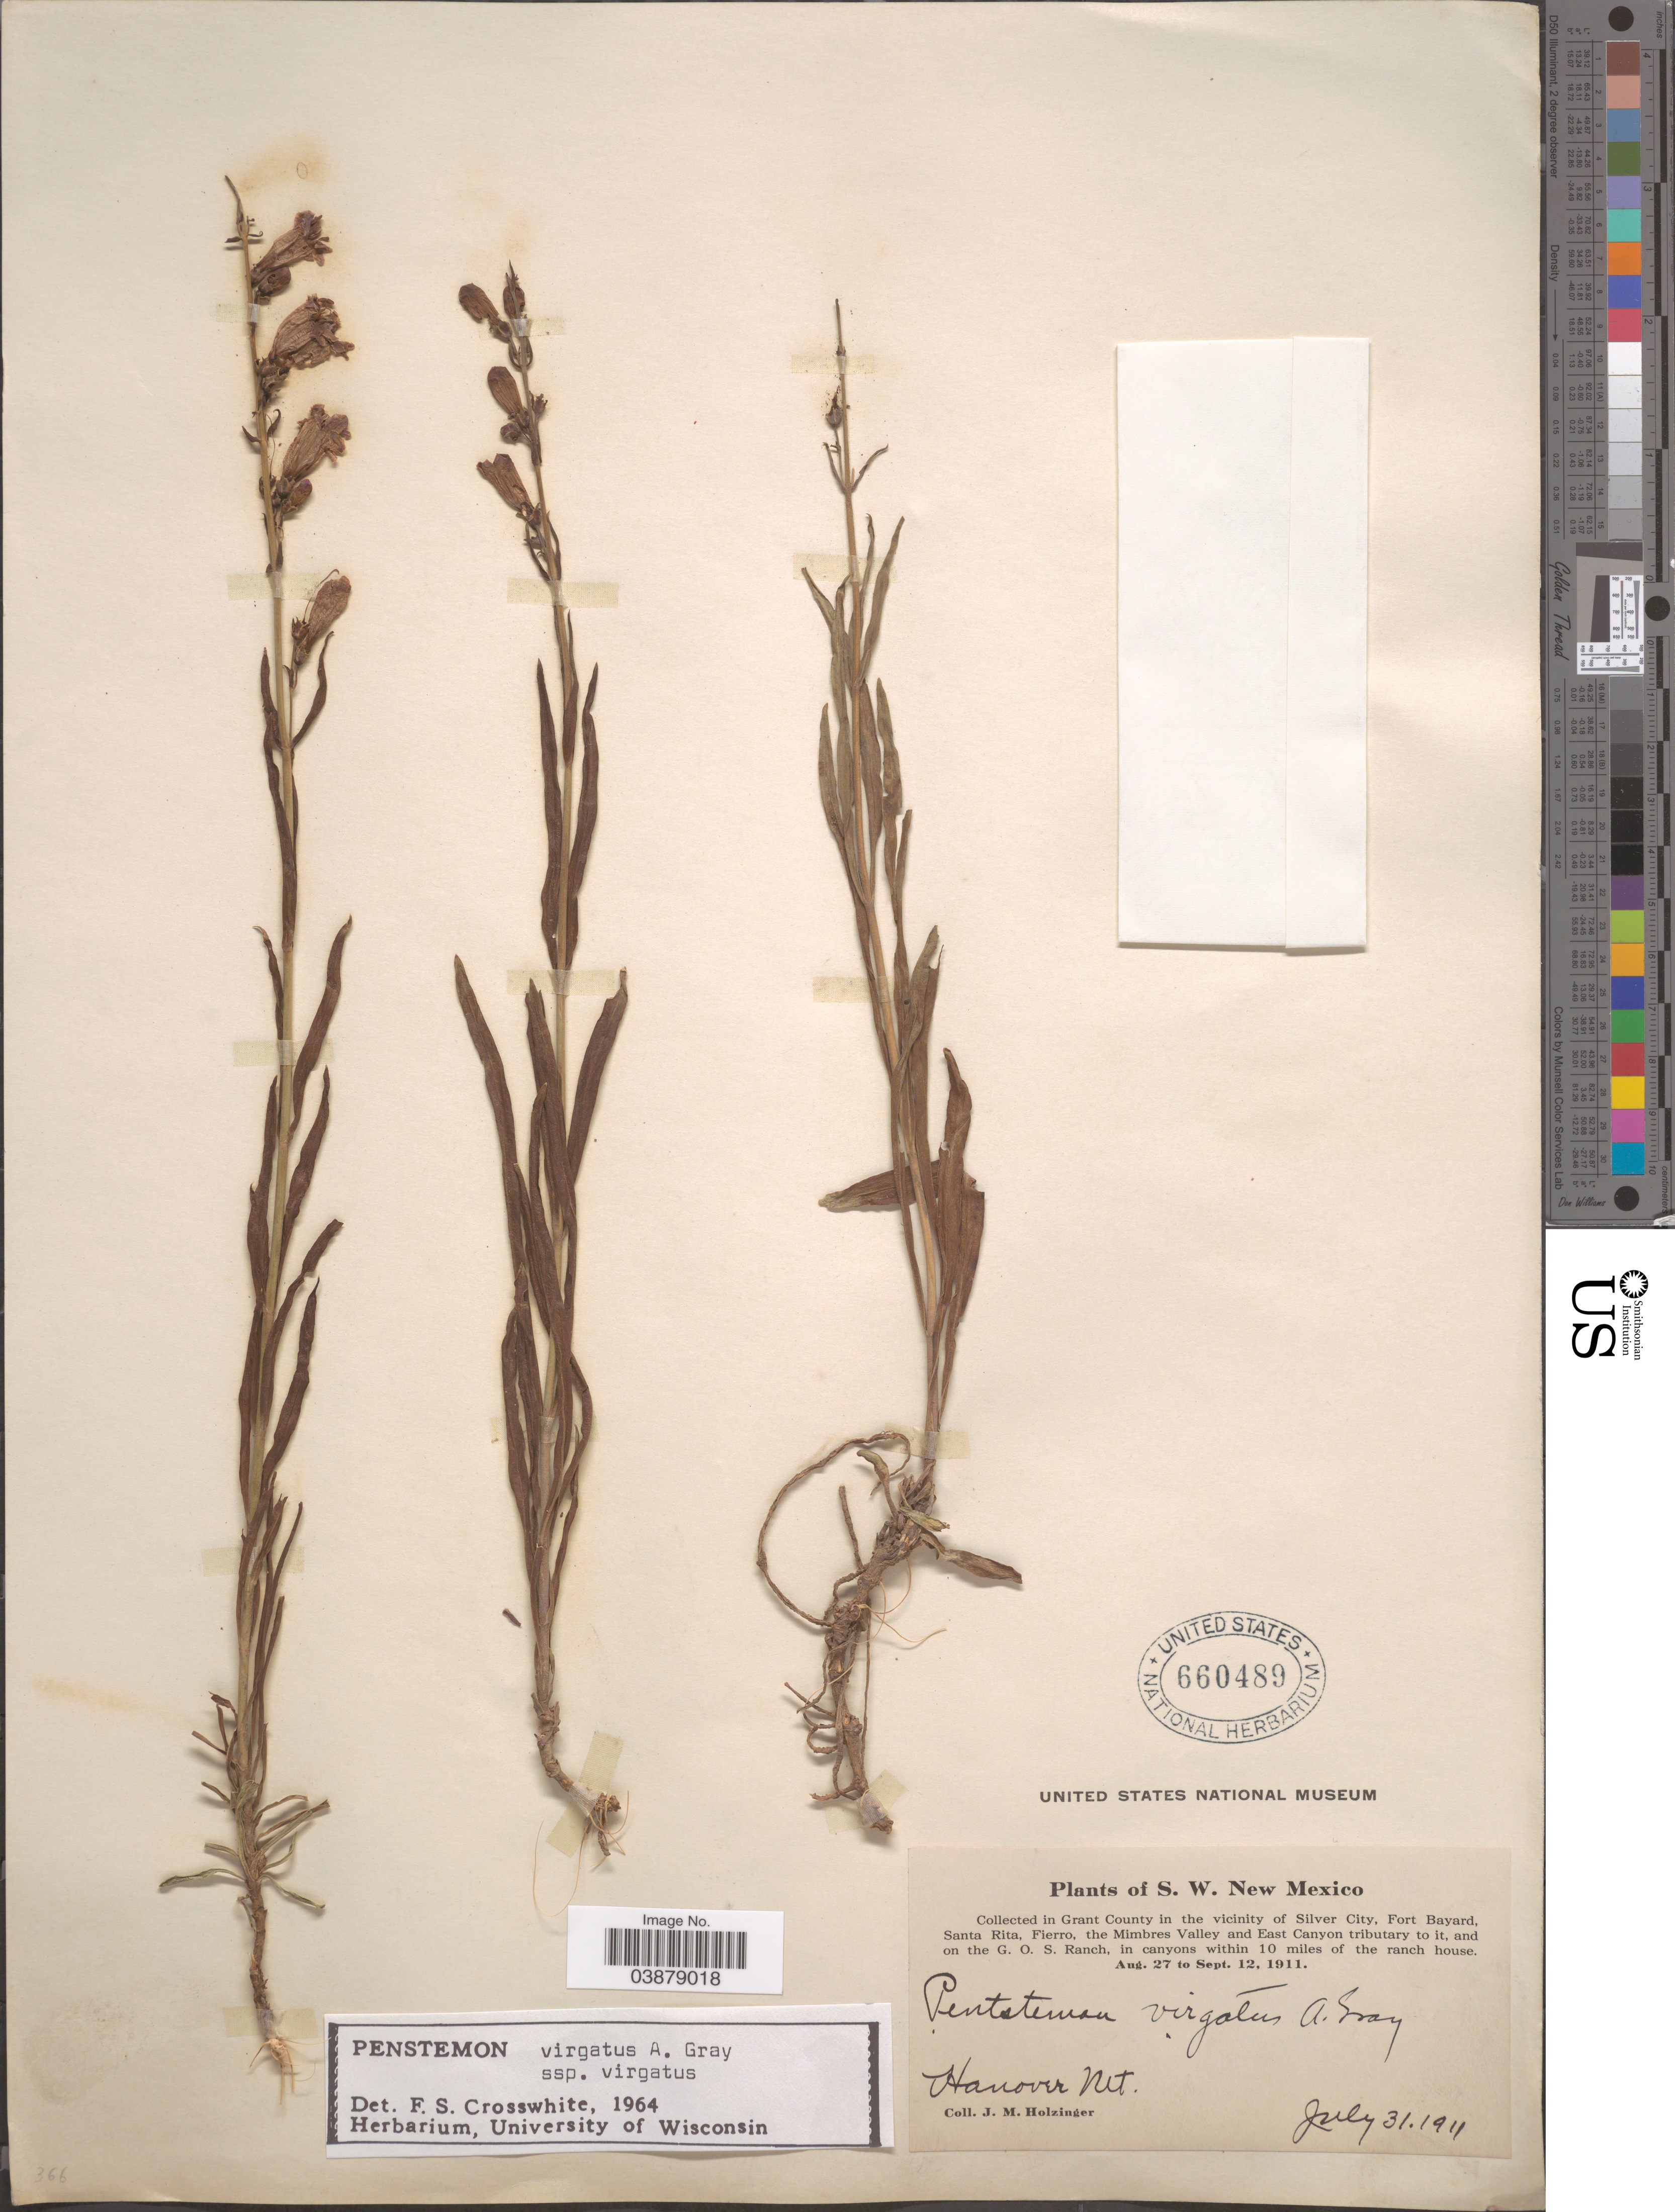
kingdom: Plantae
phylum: Tracheophyta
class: Magnoliopsida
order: Lamiales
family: Plantaginaceae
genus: Penstemon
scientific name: Penstemon virgatus subsp. virgatus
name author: A. Gray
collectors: J. M. Holzinger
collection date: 1911-07-31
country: United States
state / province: New Mexico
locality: S. W. New Mexico. In Grant County in the vicinity of Silver City, Fort Bayard, Santa Rita, Fierro, the Mimbres Valley and East Canyon tributary to it, and on the G. O. S. Ranch, in canyons within 10 miles of the ranch house. Hanover Mt.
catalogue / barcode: US 660489